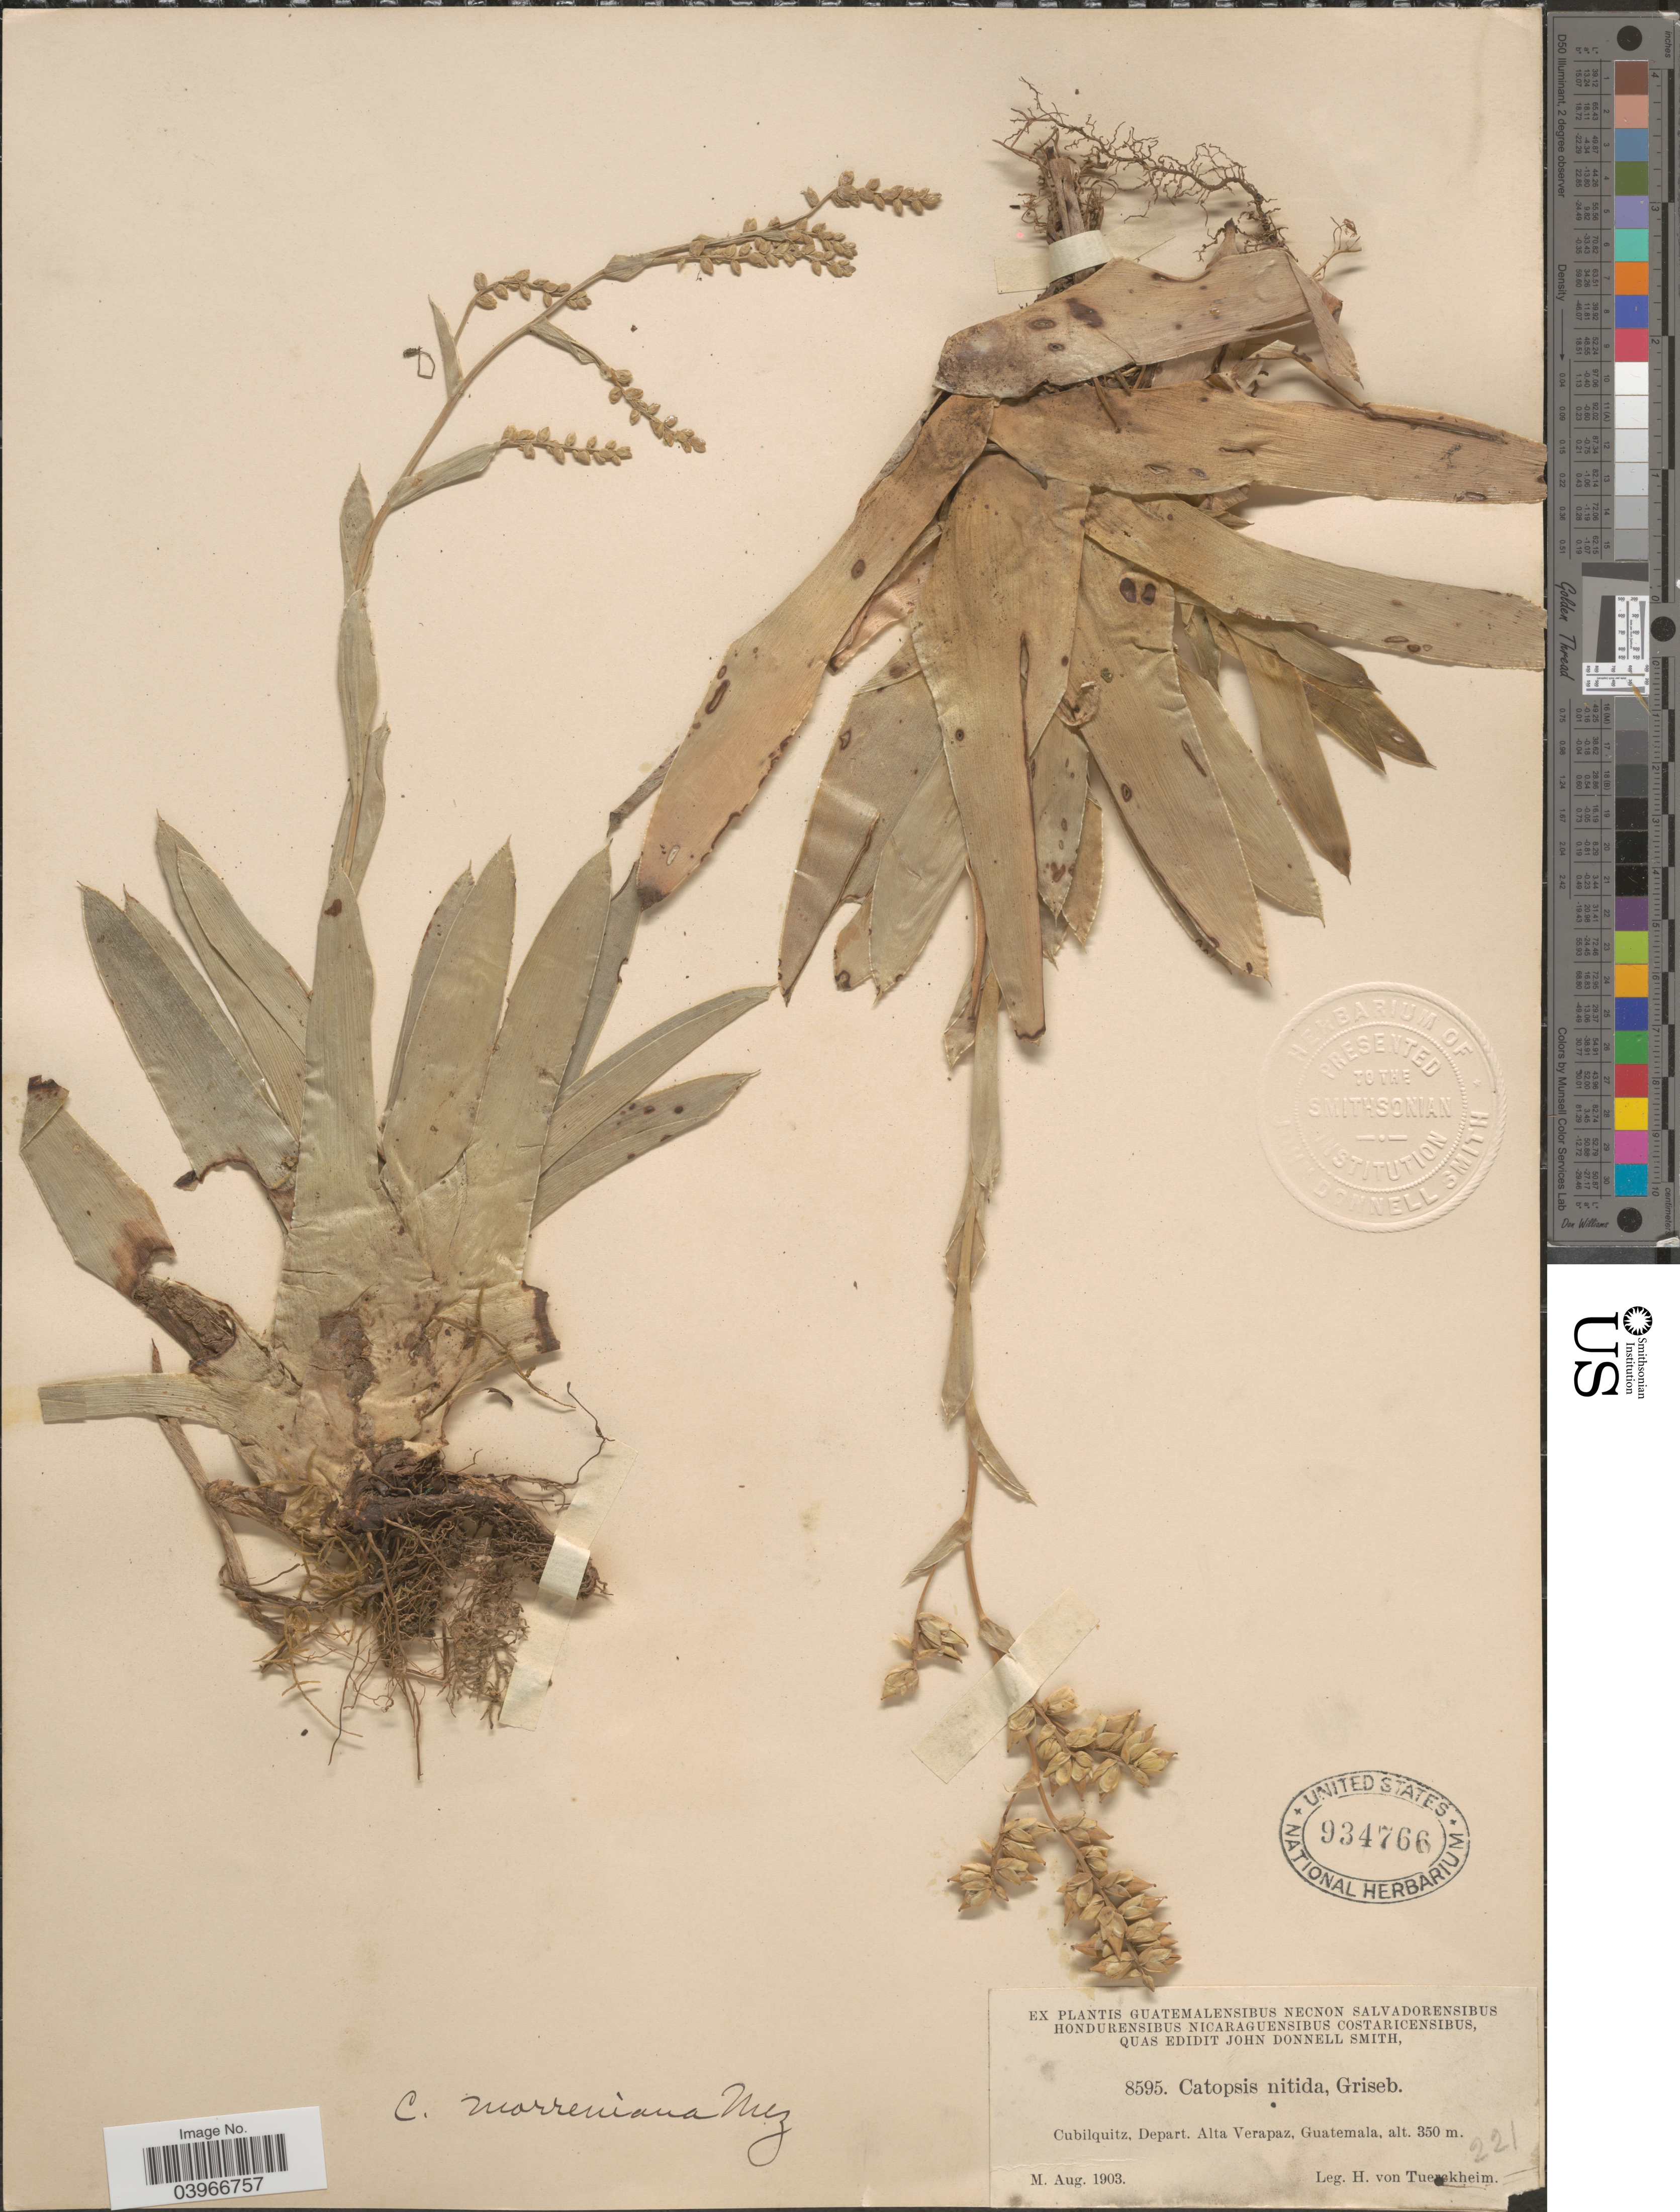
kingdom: Plantae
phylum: Tracheophyta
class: Liliopsida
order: Poales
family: Bromeliaceae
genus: Catopsis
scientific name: Catopsis morreniana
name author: Mez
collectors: H. von Türckheim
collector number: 8595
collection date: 1903-08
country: Guatemala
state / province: Alta Verapaz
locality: Cubilquitz, Depart. Alta Verapaz.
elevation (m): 350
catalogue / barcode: US 934766